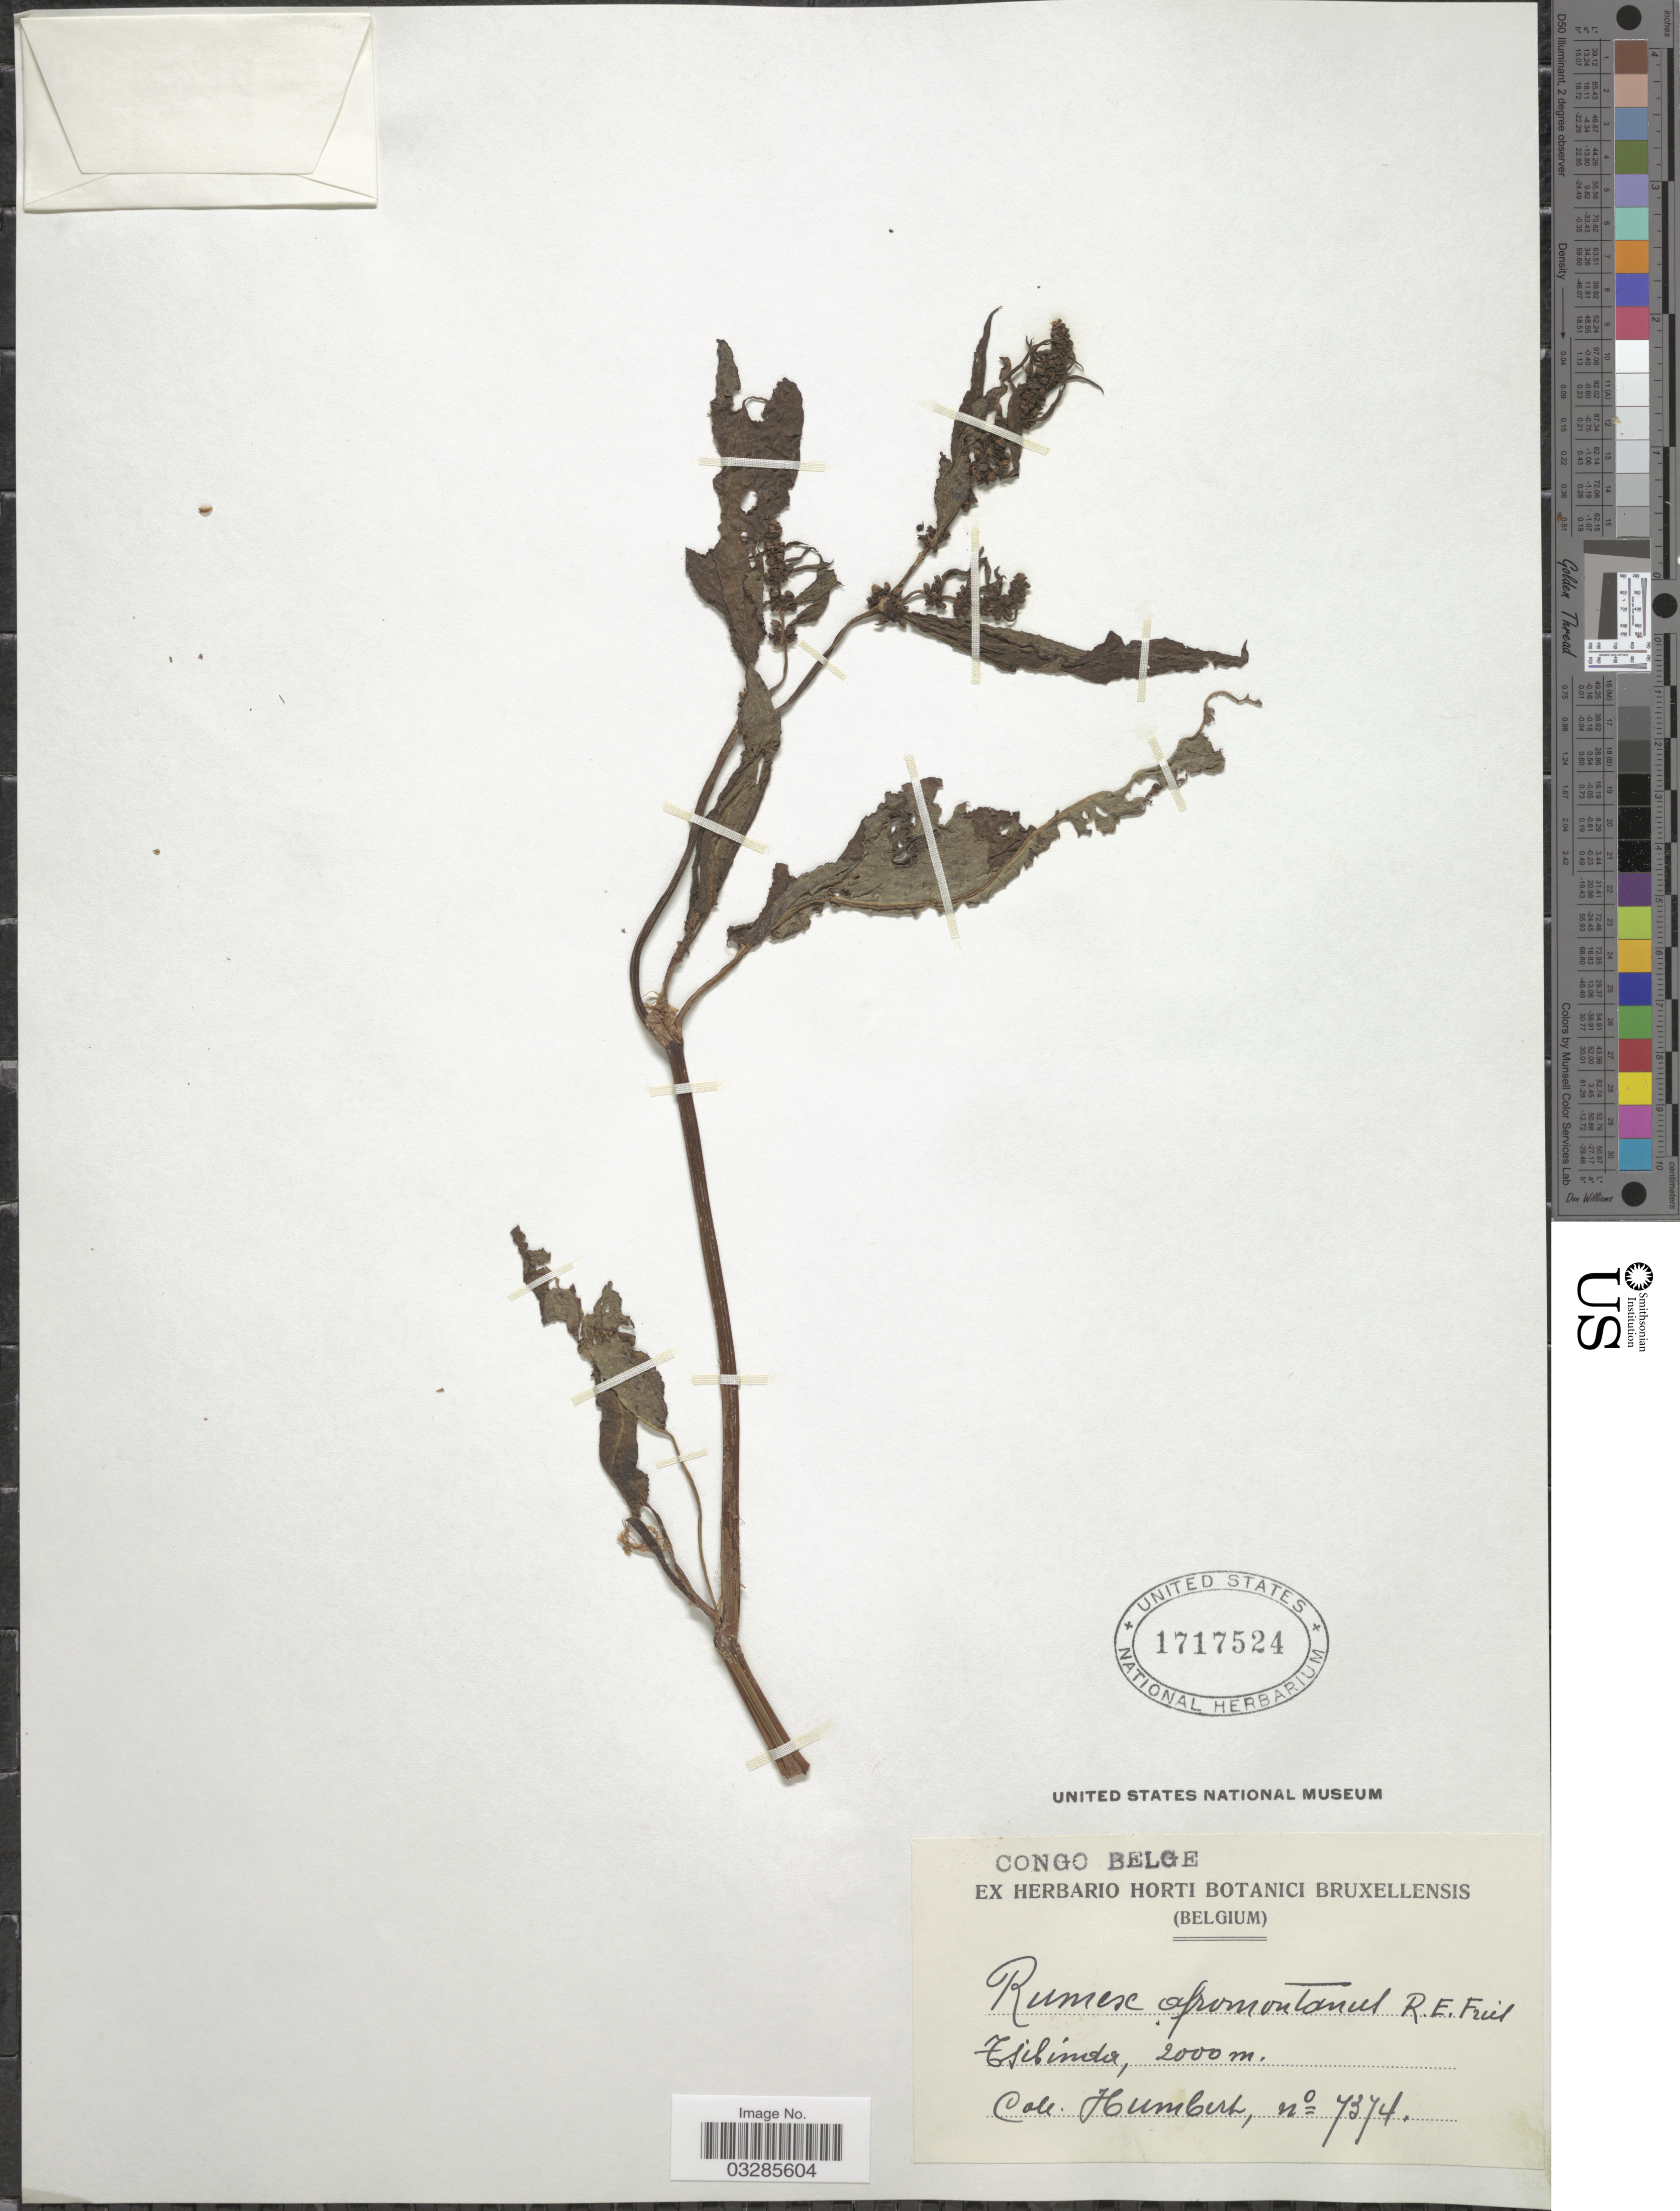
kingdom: Plantae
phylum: Tracheophyta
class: Magnoliopsida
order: Caryophyllales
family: Polygonaceae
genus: Rumex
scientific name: Rumex afromontanus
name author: T.C.E. Fr.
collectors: -- Humbert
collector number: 7374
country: Congo, Democratic Republic of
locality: Tsilinda.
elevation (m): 2000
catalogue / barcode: US 1717524